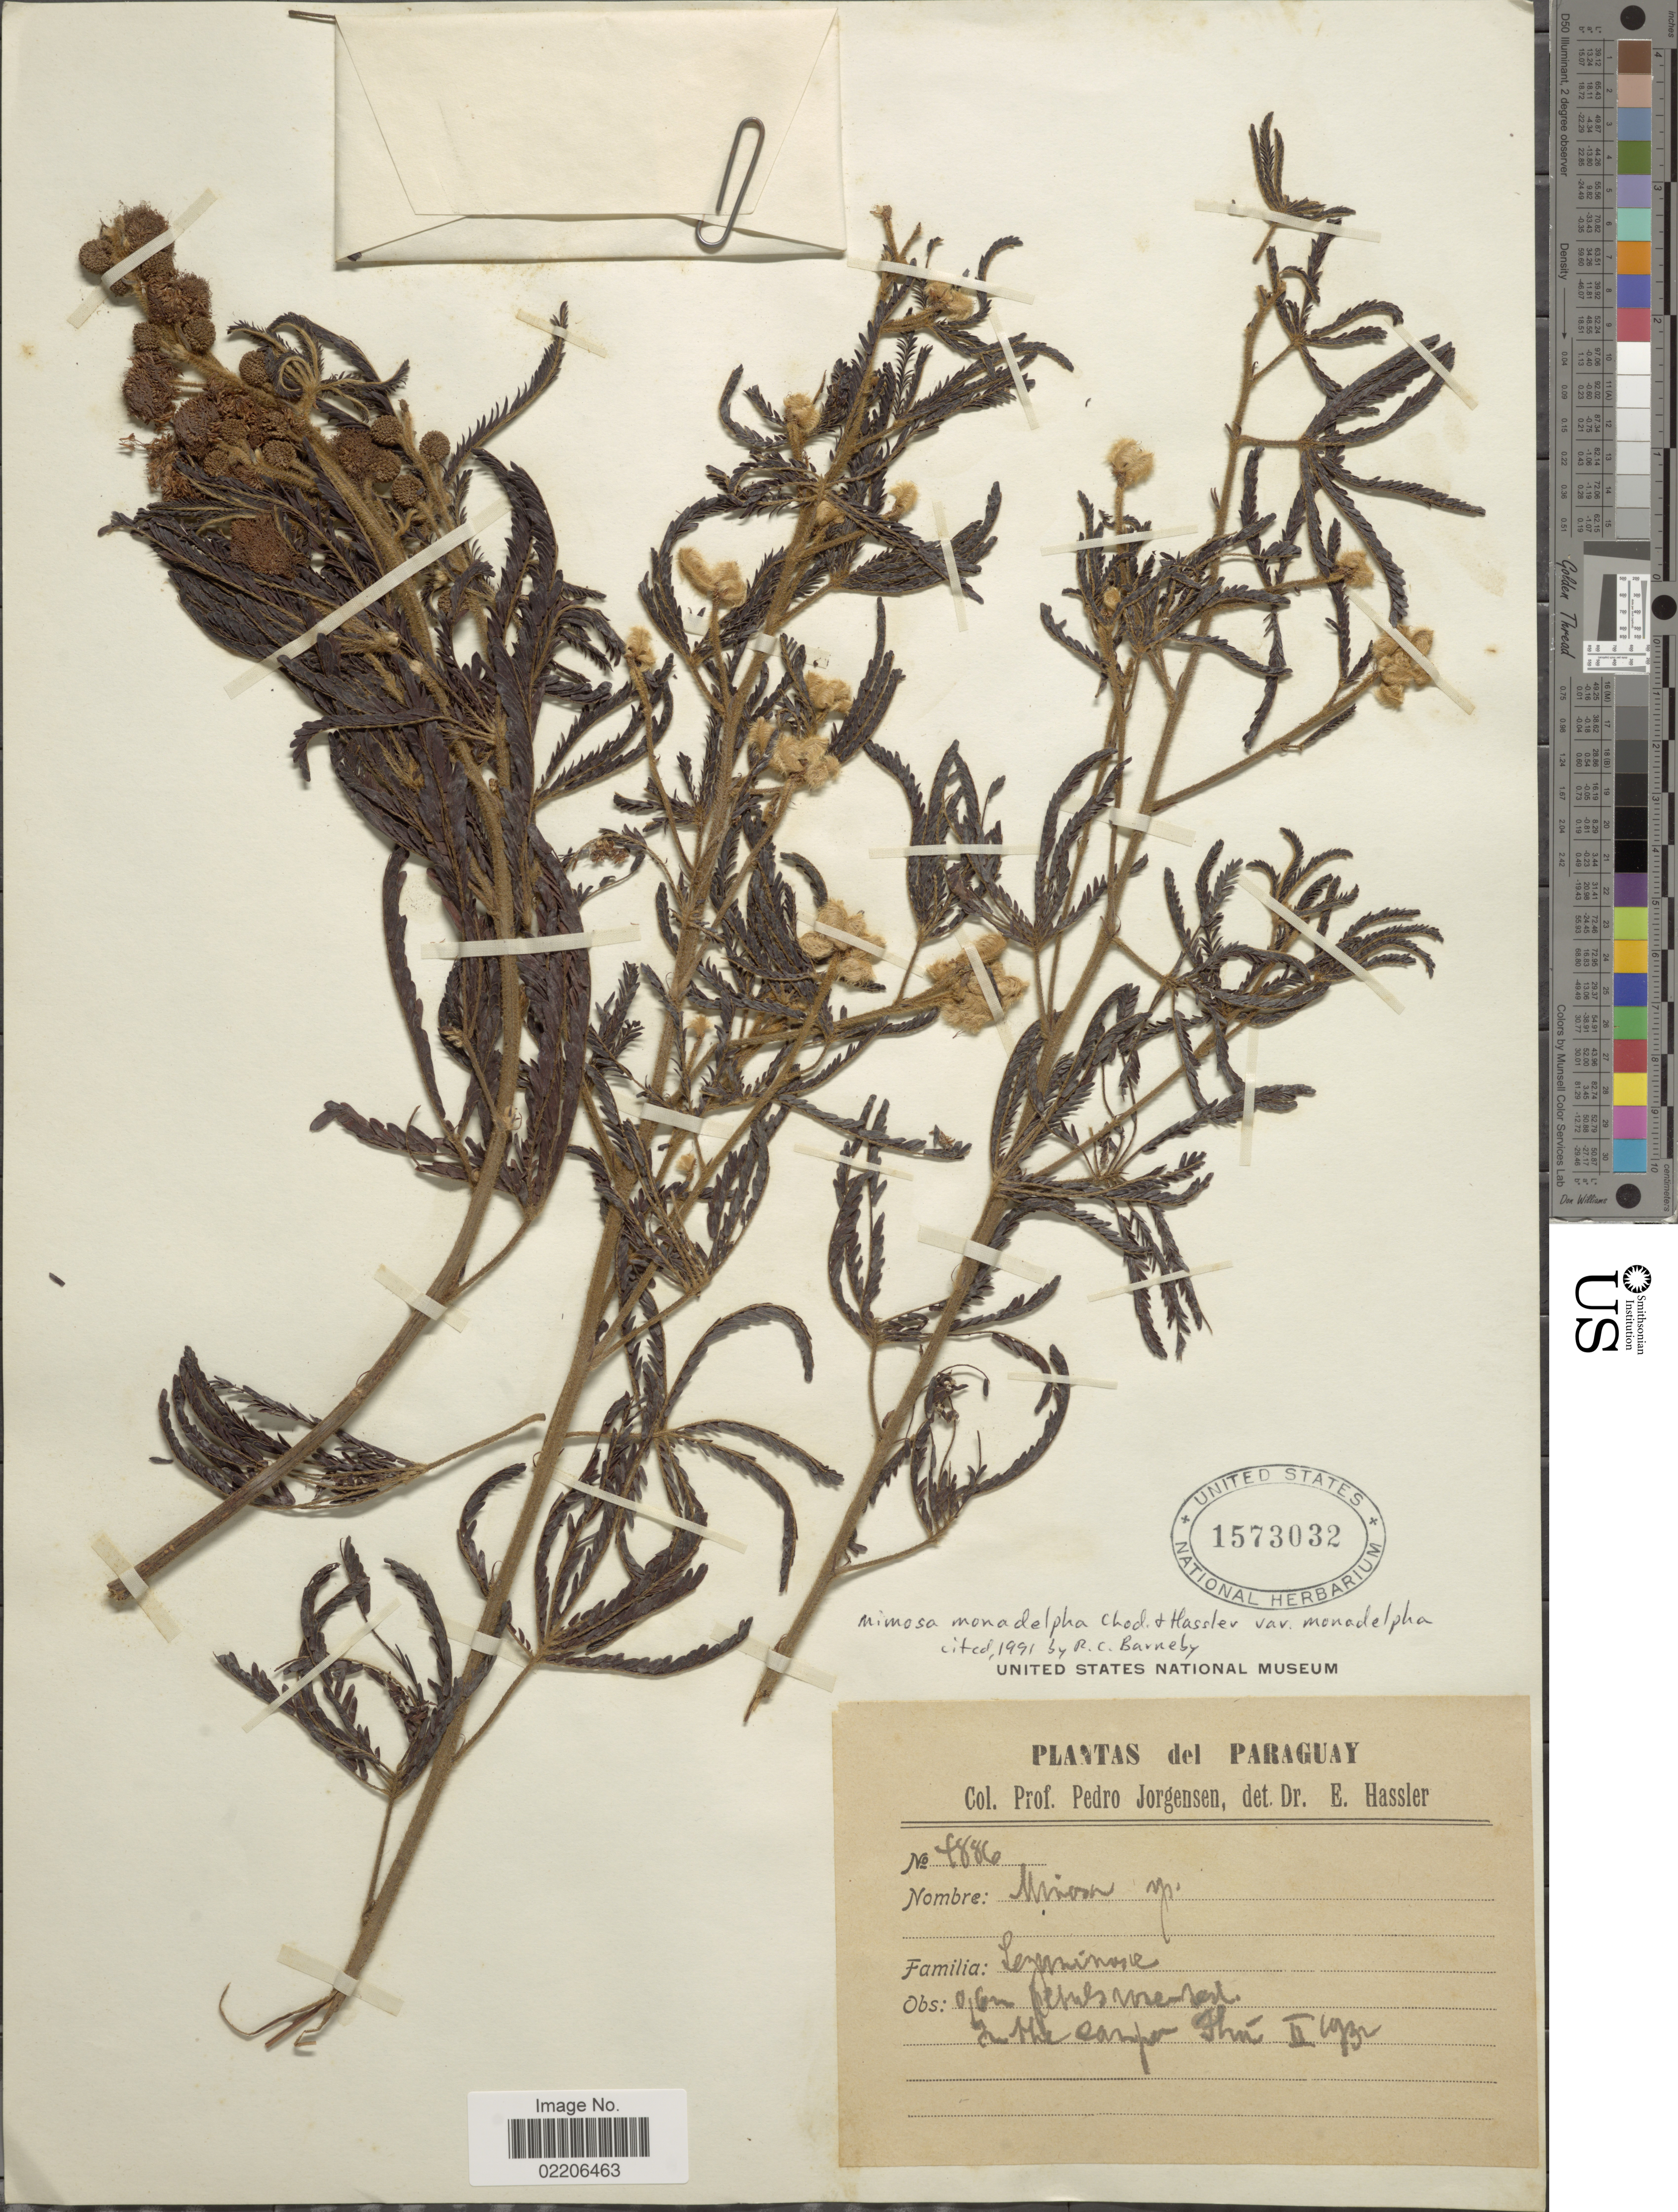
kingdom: Plantae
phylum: Tracheophyta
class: Magnoliopsida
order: Fabales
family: Fabaceae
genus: Mimosa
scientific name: Mimosa monadelpha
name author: Chodat & Hassl.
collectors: P. Jörgensen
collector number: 4886*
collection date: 1932-02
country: Paraguay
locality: In the campo Ihú.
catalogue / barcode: US 1573032